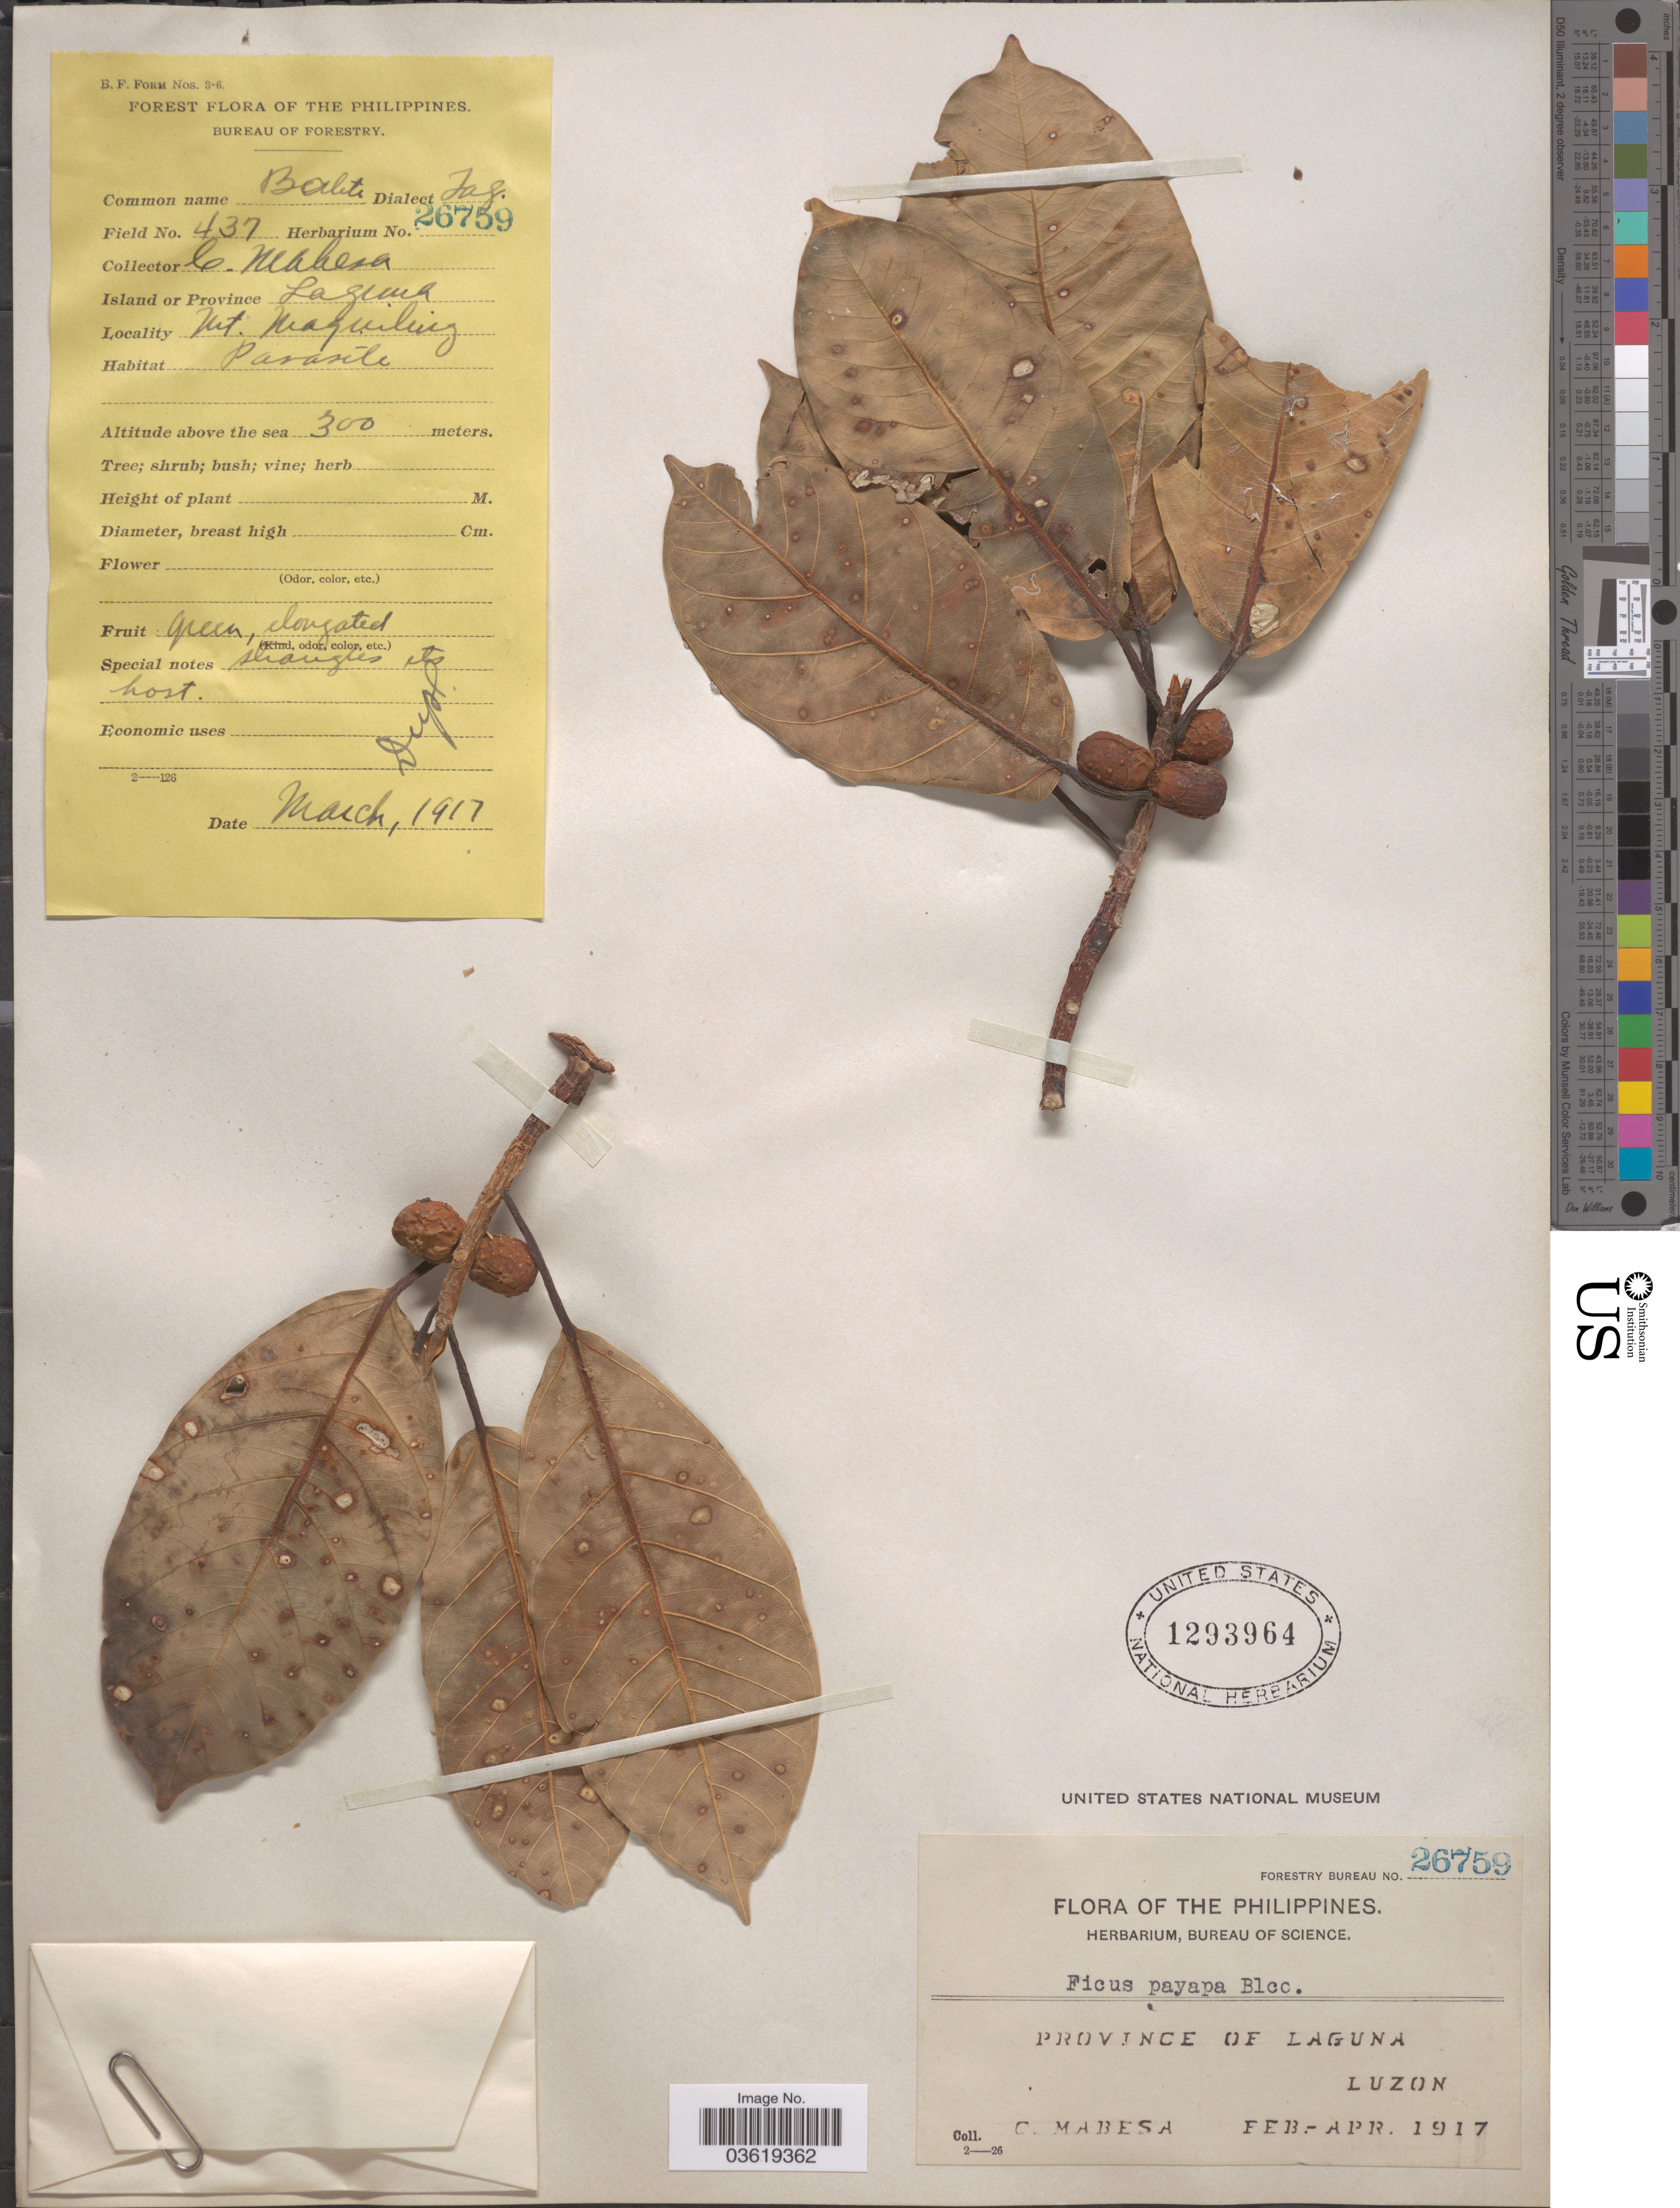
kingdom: Plantae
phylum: Tracheophyta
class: Magnoliopsida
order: Rosales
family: Moraceae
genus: Ficus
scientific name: Ficus payapa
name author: Blanco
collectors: C. Mabesa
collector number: Forestry Bureau 26759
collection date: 1917-02/1917-04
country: Philippines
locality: Province of Laguna, Luzon.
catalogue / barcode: US 1293964